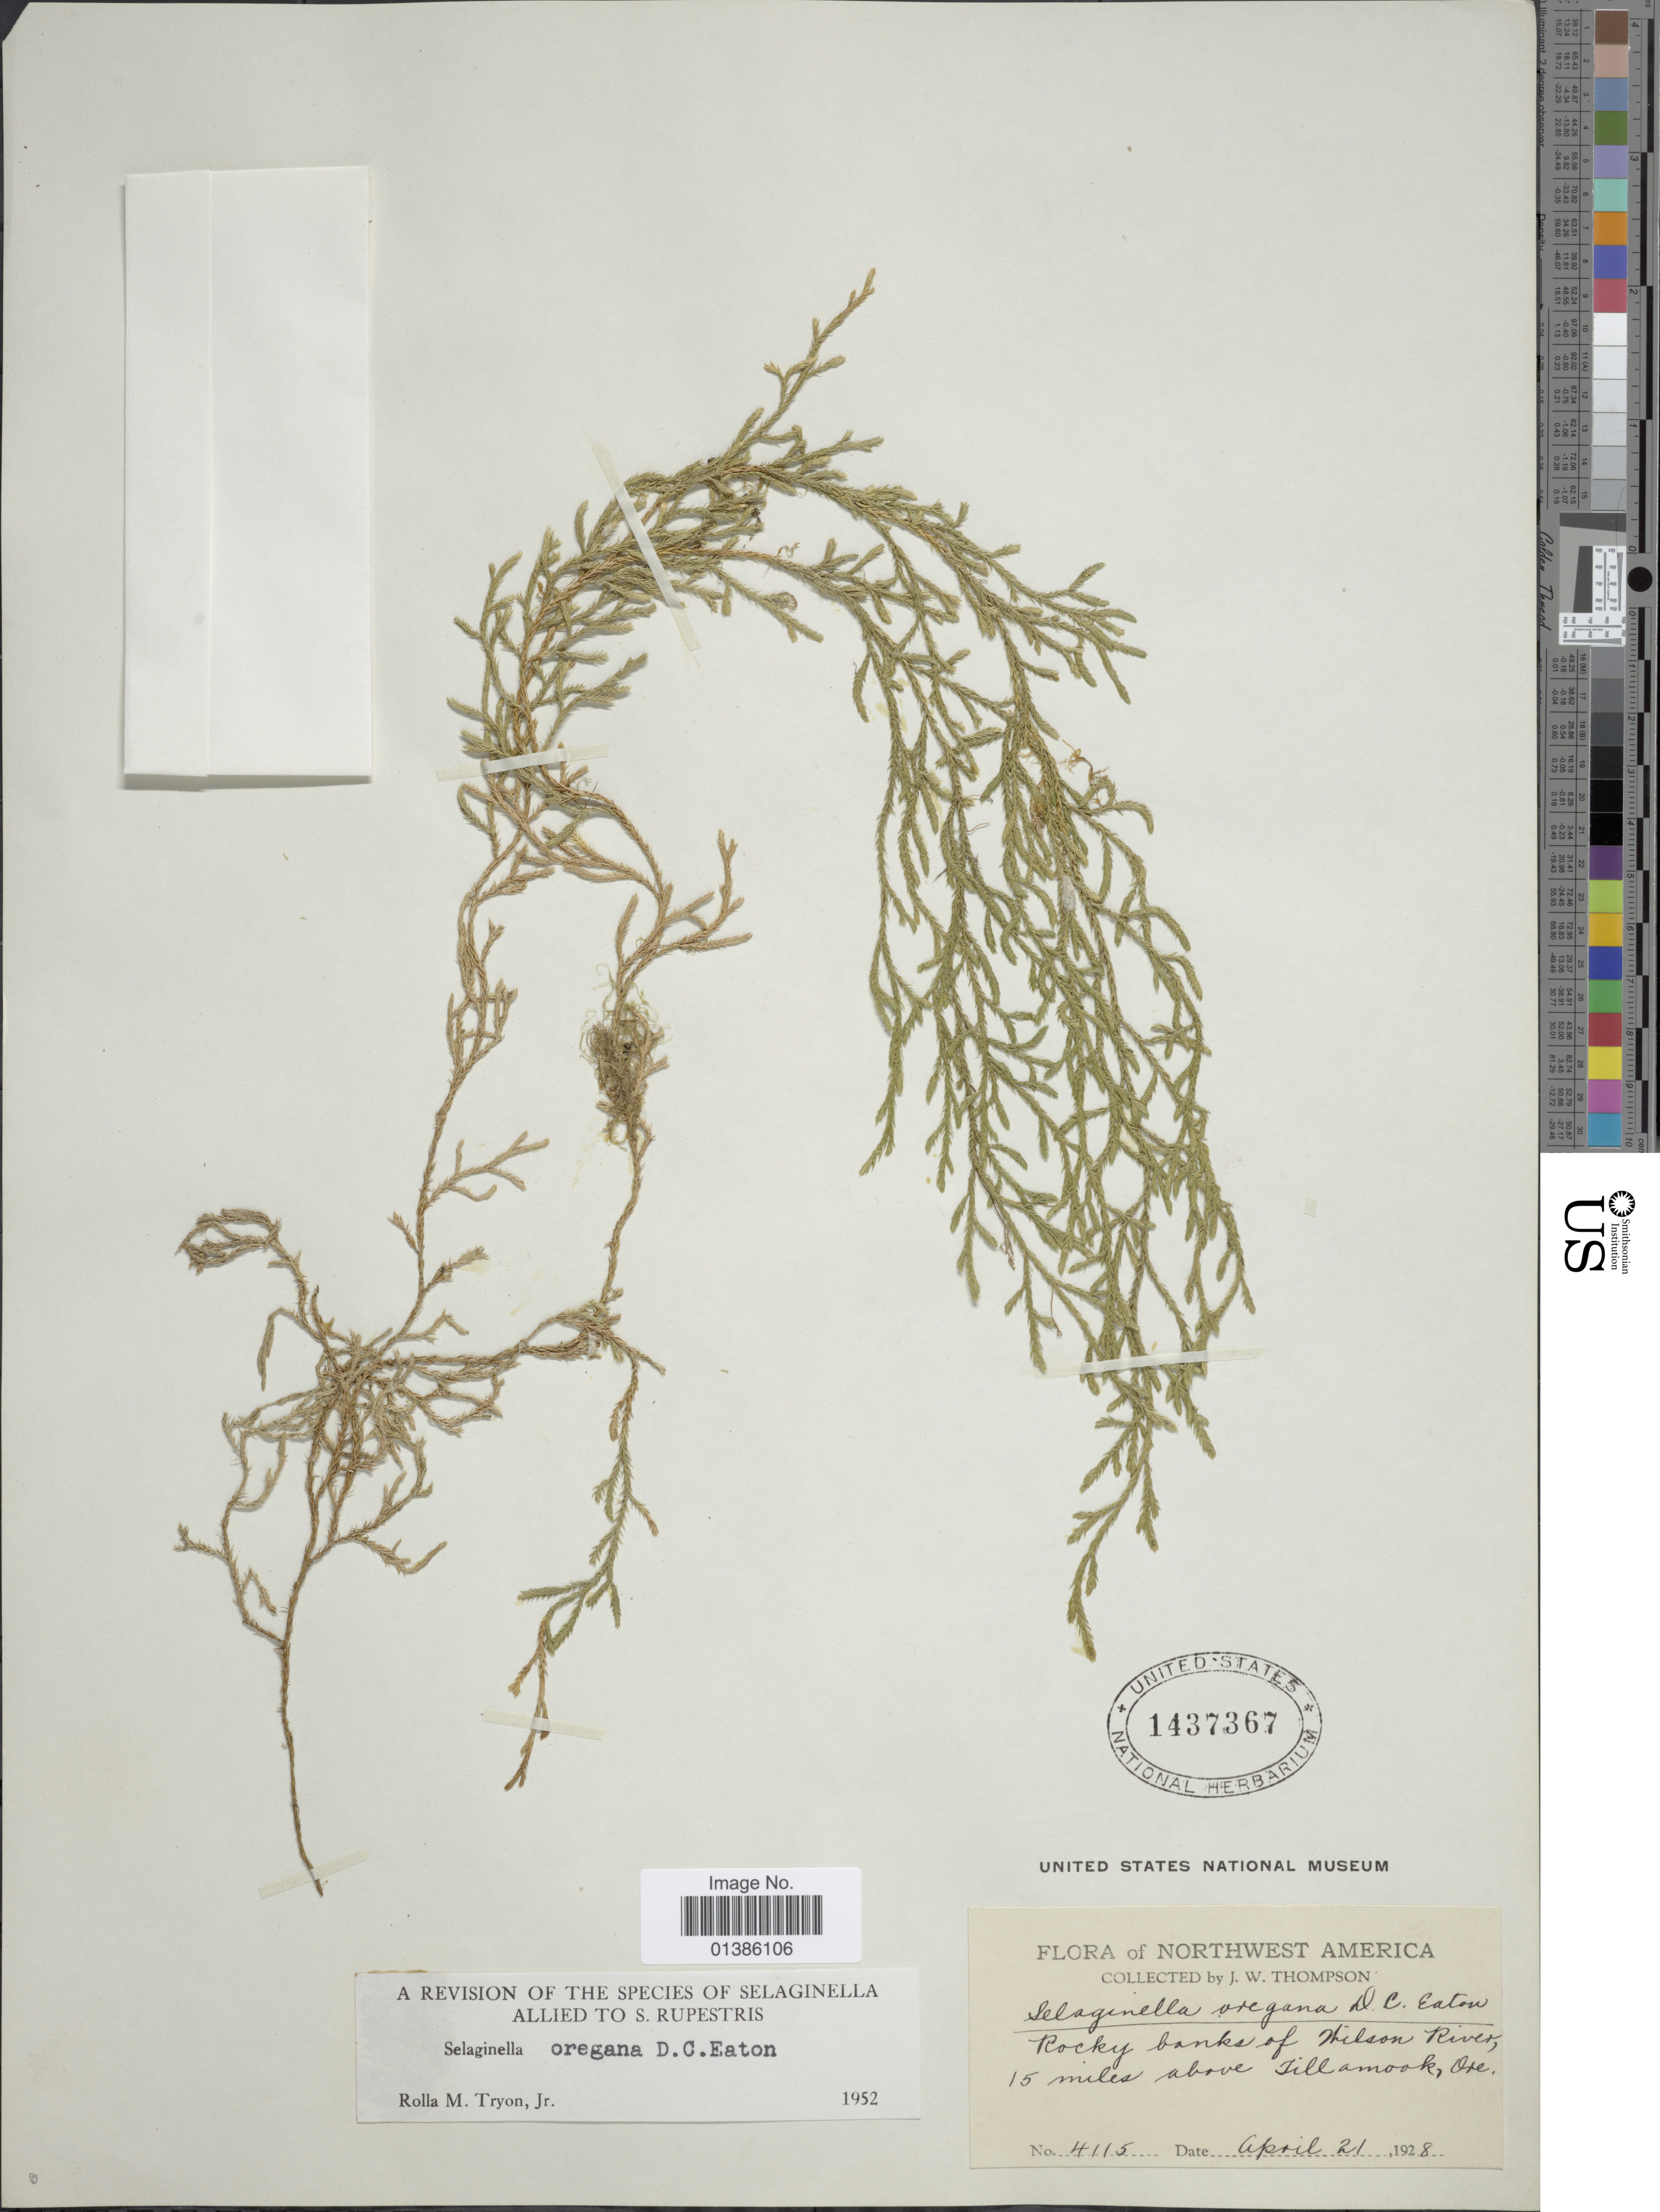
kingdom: Plantae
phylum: Tracheophyta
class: Lycopodiopsida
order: Selaginellales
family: Selaginellaceae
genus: Selaginella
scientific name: Selaginella oregana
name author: D.C. Eaton ex S. Watson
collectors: J. W. Thompson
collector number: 4115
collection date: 1928-04-21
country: United States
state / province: Oregon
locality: Northwest America, Rocky banks of Wilson River, 15 miles above Tillamook.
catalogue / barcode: US 1437367